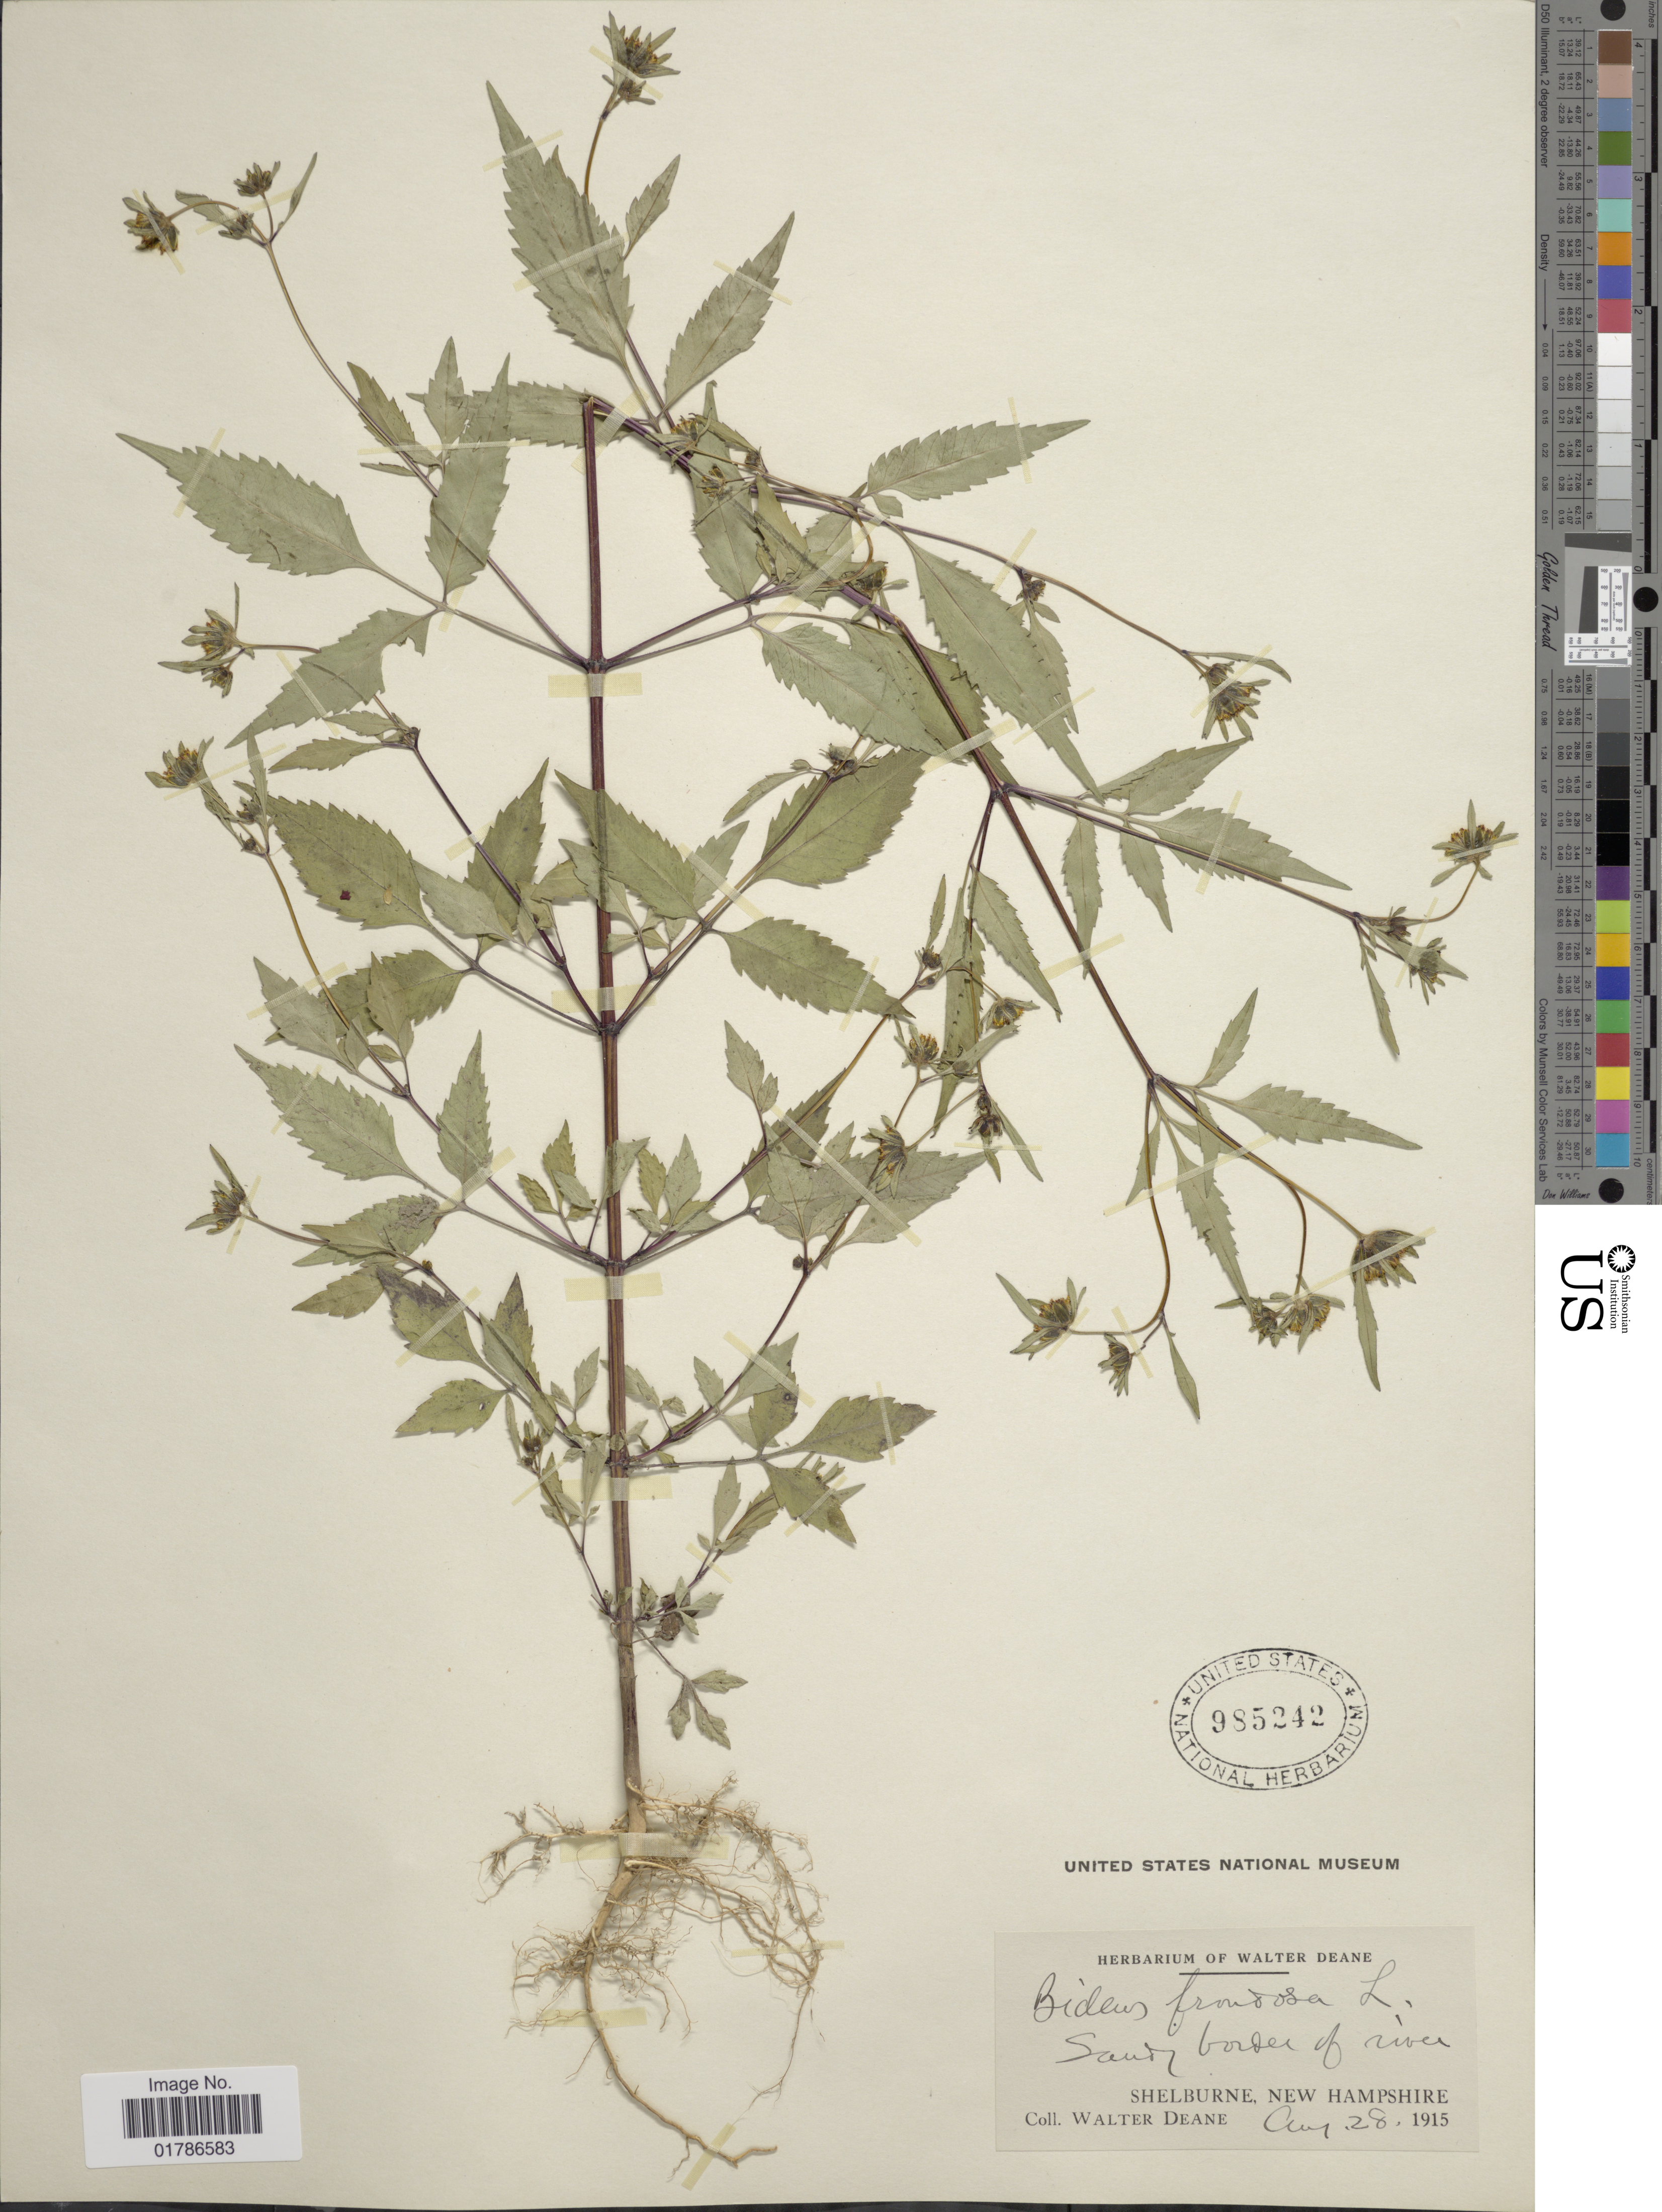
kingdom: Plantae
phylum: Tracheophyta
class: Magnoliopsida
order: Asterales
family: Asteraceae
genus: Bidens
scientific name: Bidens frondosa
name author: L.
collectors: W. Deane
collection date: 1915-08-28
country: United States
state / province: New Hampshire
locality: Shelburne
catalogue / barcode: US 985242